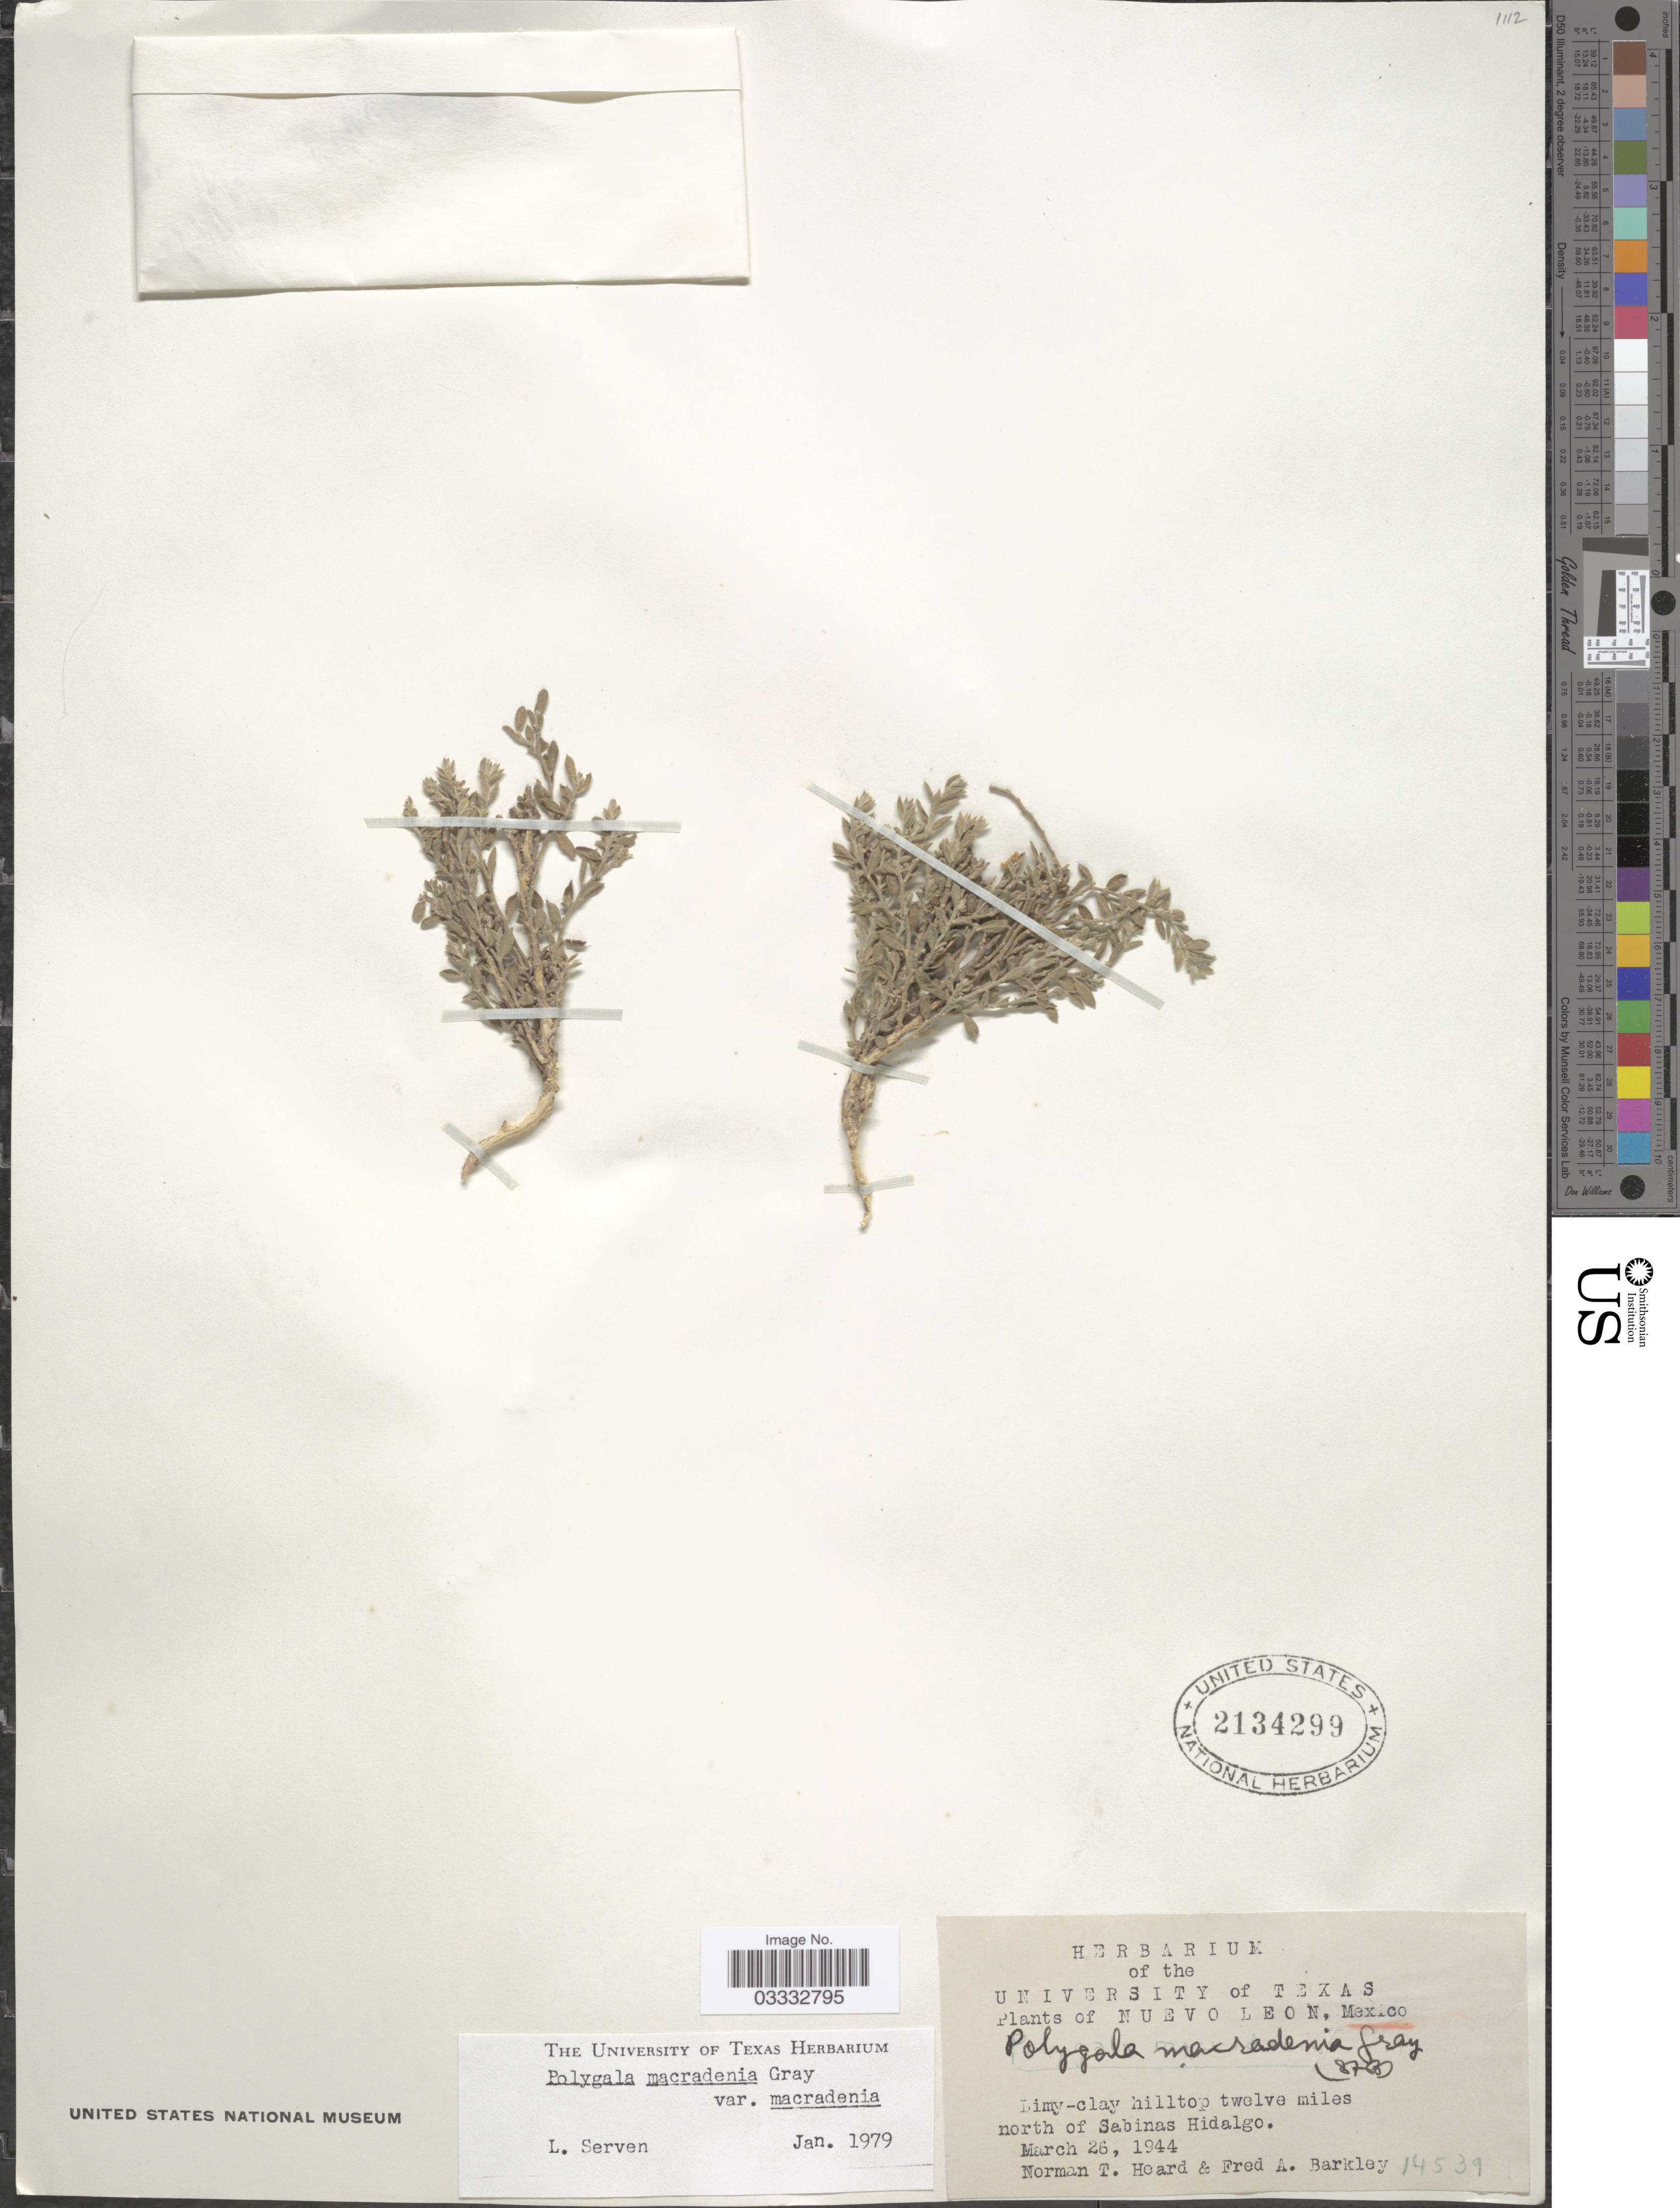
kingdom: Plantae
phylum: Tracheophyta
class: Magnoliopsida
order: Fabales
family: Polygalaceae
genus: Hebecarpa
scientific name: Hebecarpa macradenia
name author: (A. Gray) J.R. Abbott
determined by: Strong, Mark T., (BOT), Smithsonian Institution - National Museum of Natural History (UNITED STATES)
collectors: N. Heard & F. A. Barkley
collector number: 14539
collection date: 1944-03-26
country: Mexico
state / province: Nuevo León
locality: Twelve miles north of Sabinas Hidalgo.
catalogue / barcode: US 2134299